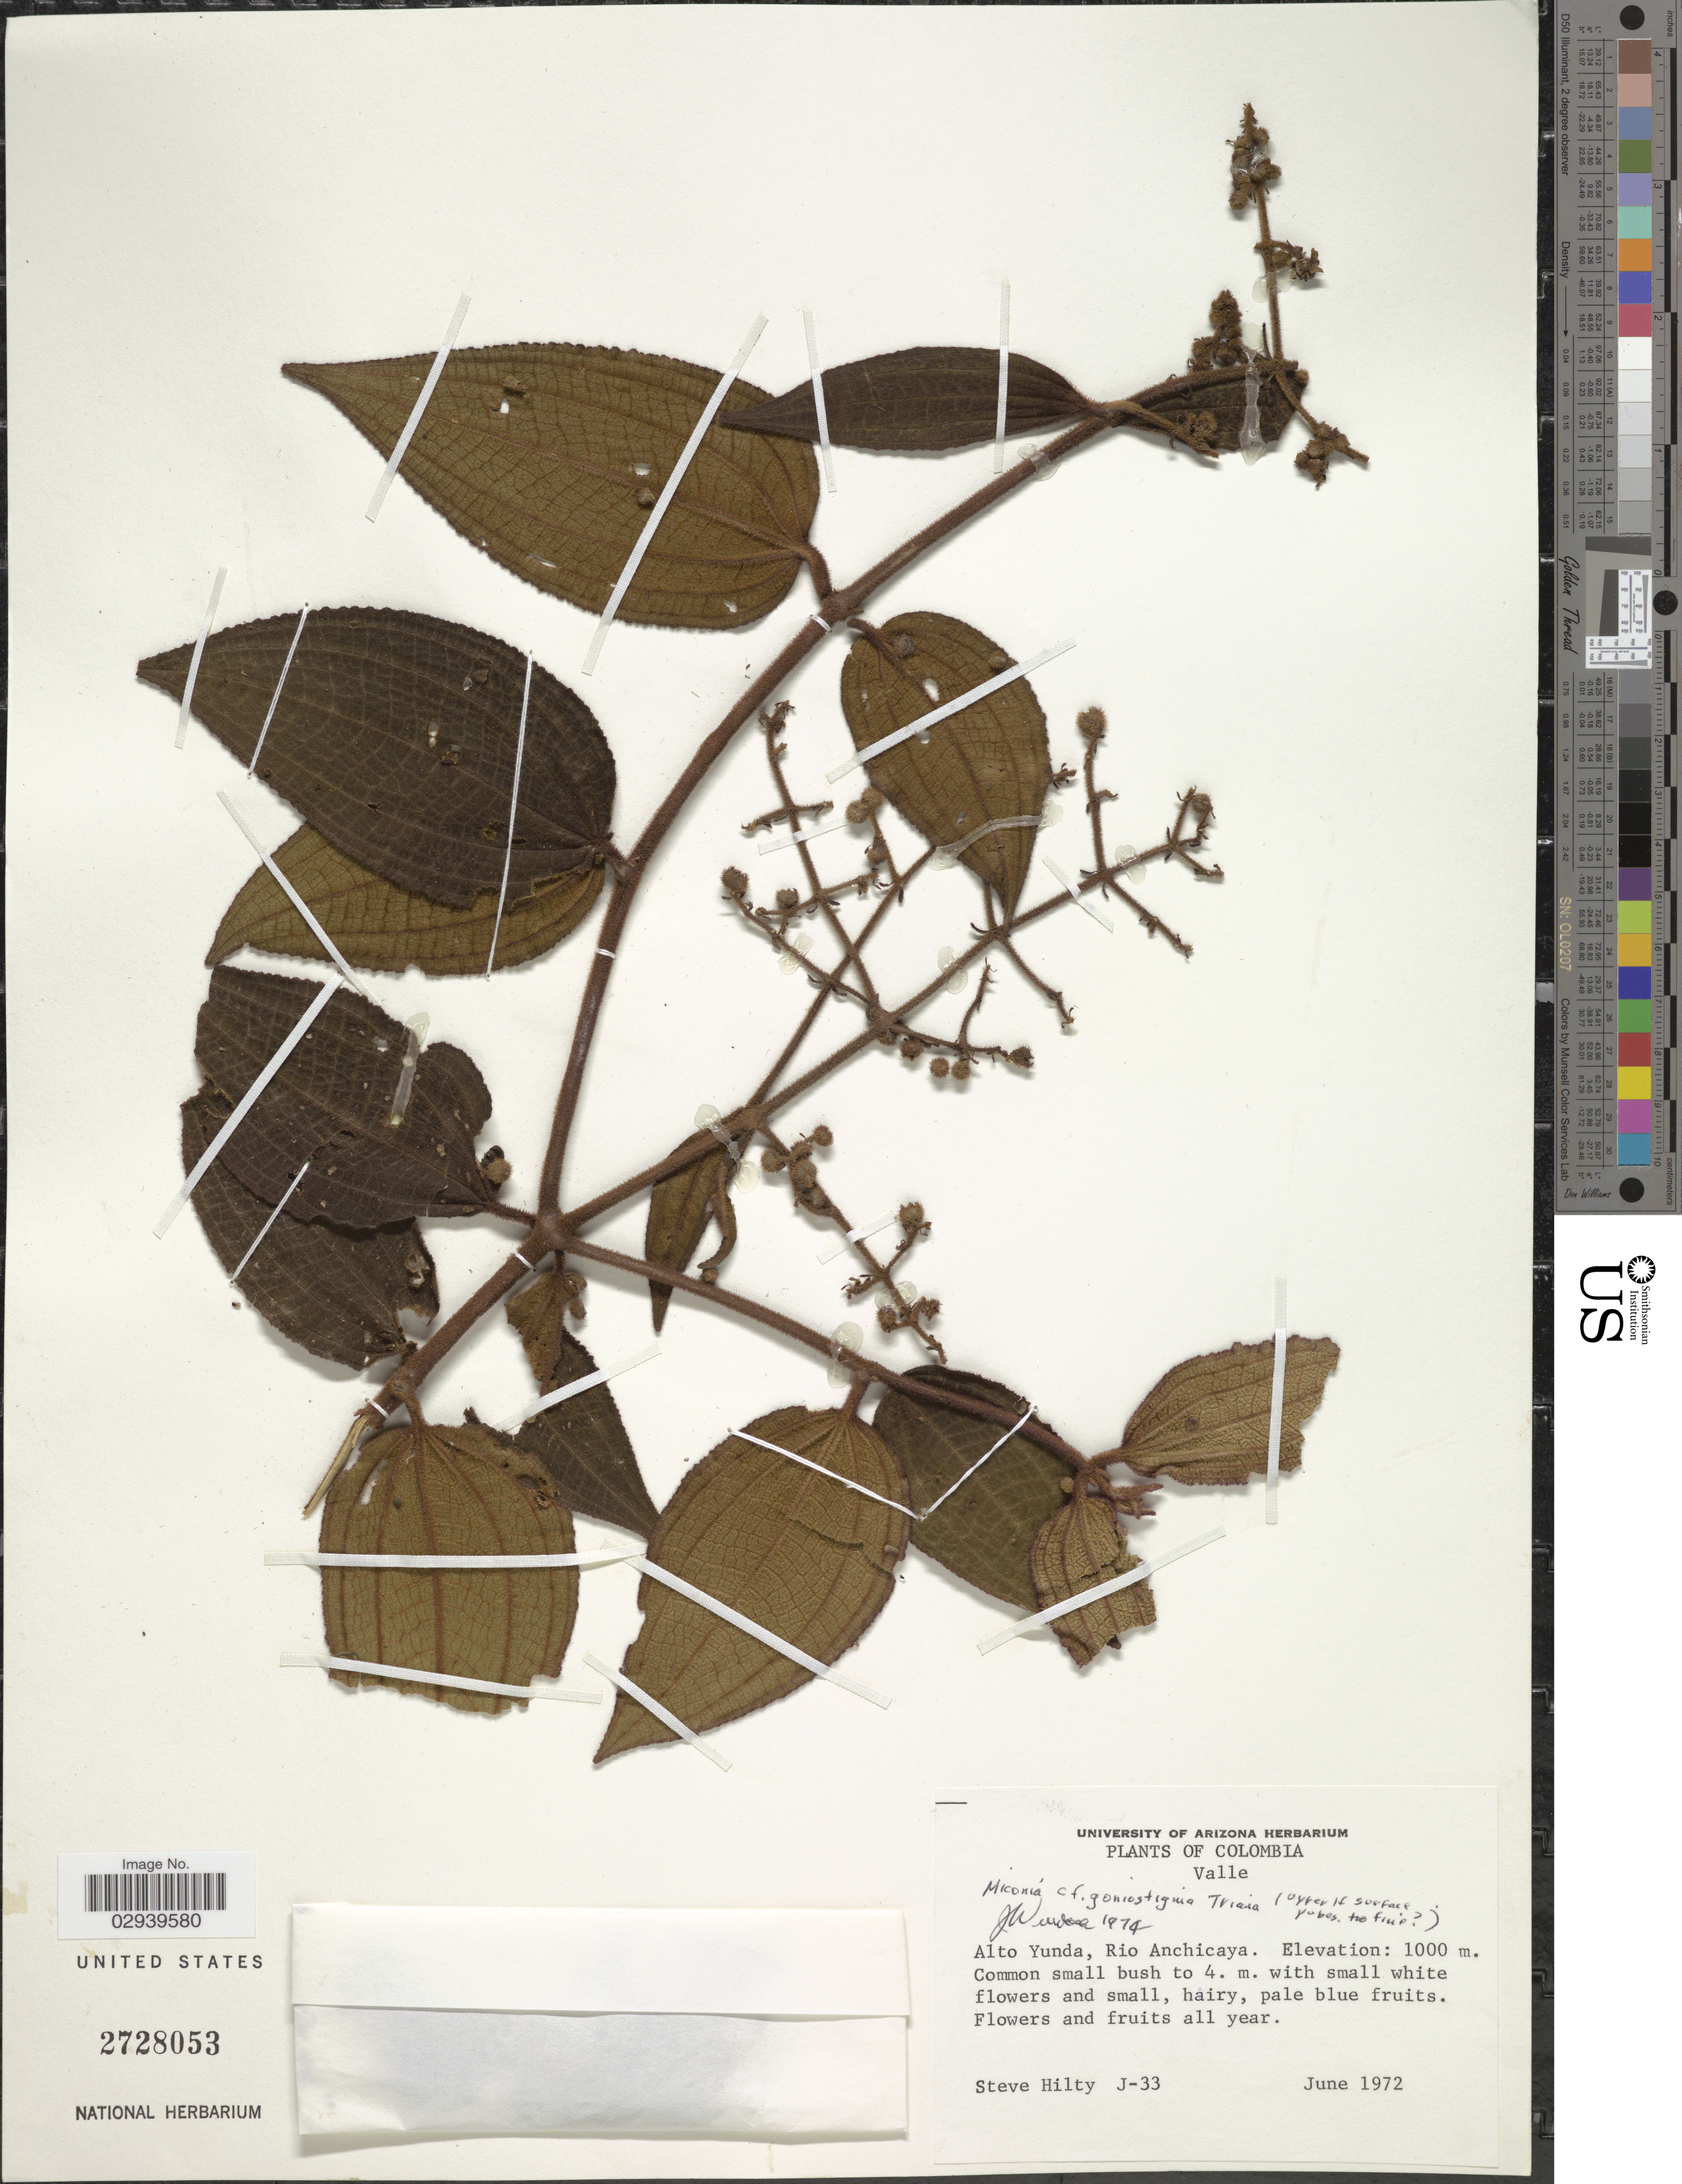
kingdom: Plantae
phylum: Tracheophyta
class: Magnoliopsida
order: Myrtales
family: Melastomataceae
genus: Miconia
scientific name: Miconia goniostigma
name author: Triana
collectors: S. Hilty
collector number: J-33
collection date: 1972-06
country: Colombia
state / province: Valle del Cauca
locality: Valle, Alto Yunda, Rio Anchicaya.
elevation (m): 1000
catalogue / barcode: US 2728053